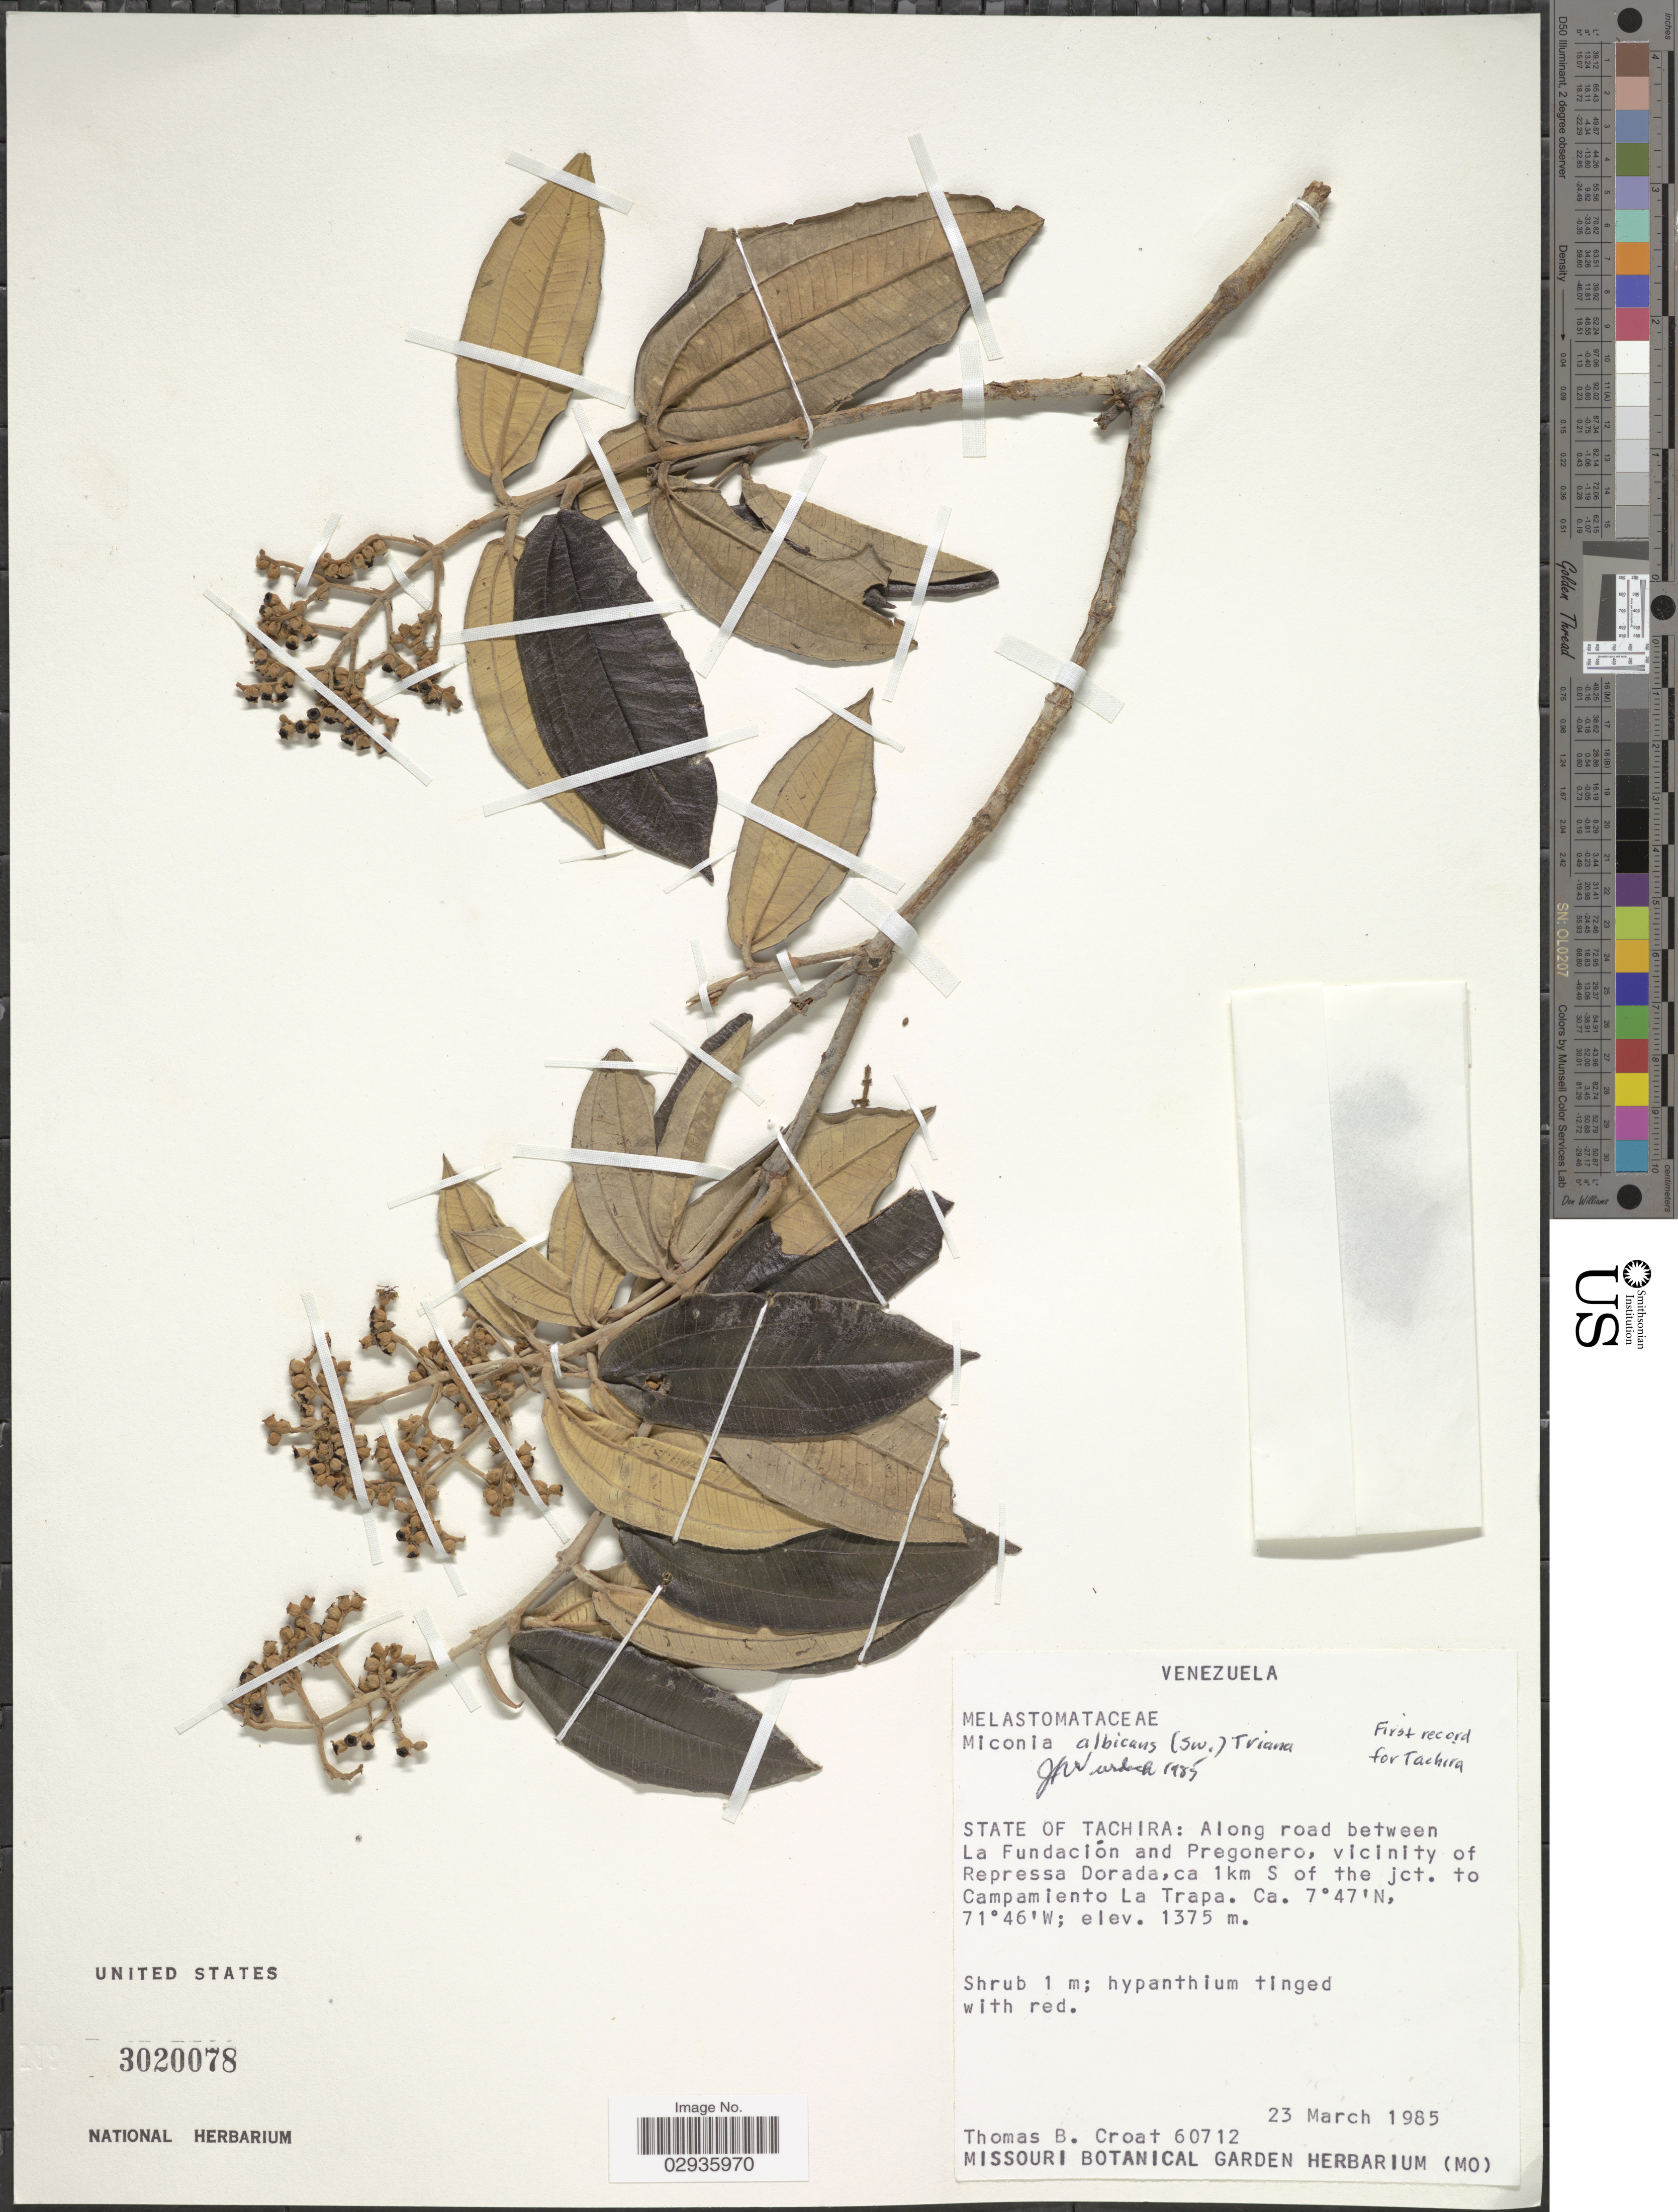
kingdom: Plantae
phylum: Tracheophyta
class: Magnoliopsida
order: Myrtales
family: Melastomataceae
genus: Miconia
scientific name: Miconia albicans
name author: (Sw.) Steud.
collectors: T. B. Croat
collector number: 60712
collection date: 1985-03-23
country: Venezuela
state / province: Tachira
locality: Along road between La Fundación and Pregonero, vicinity of Repressa Dorada, ca 1km S of the jct. to Campamiento La Trapa.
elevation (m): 1375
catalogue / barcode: US 3020078